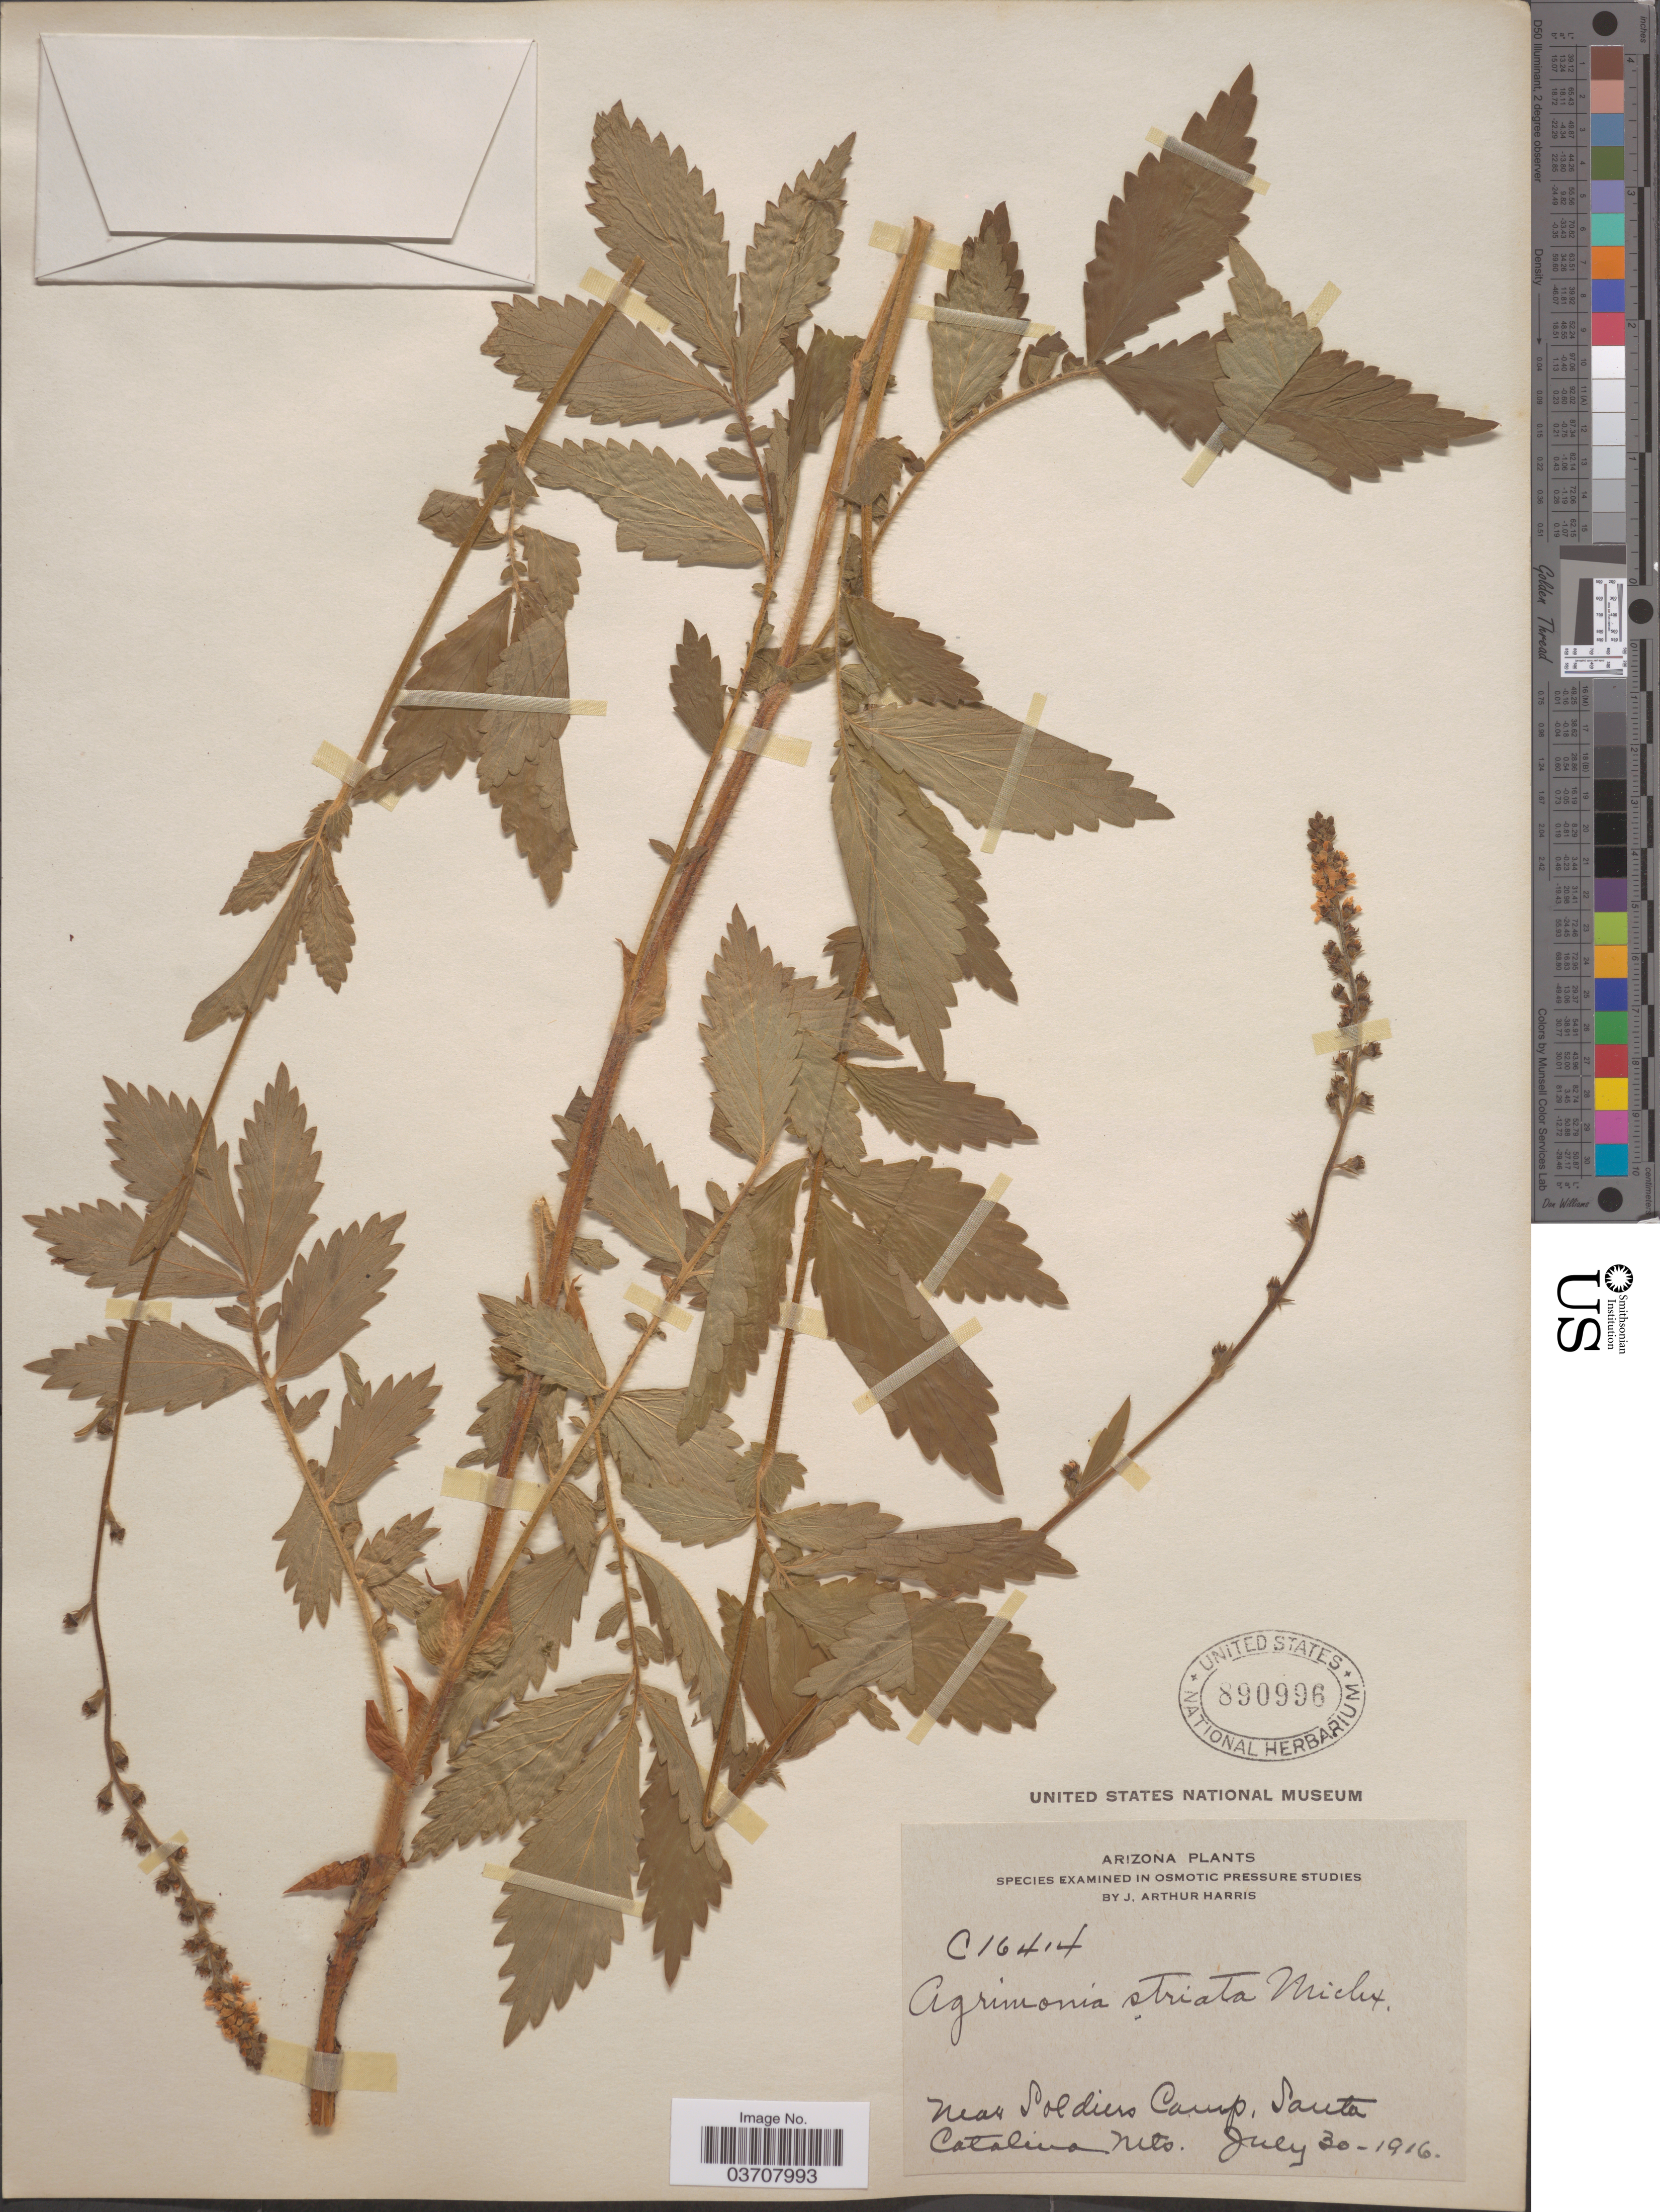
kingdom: Plantae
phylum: Tracheophyta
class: Magnoliopsida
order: Rosales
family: Rosaceae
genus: Agrimonia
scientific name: Agrimonia striata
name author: Michx.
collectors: J. A. Harris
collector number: C16414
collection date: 1916-07-30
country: United States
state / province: Arizona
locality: Near Soldiers Camp, Santa Catalina Mts.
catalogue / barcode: US 890996